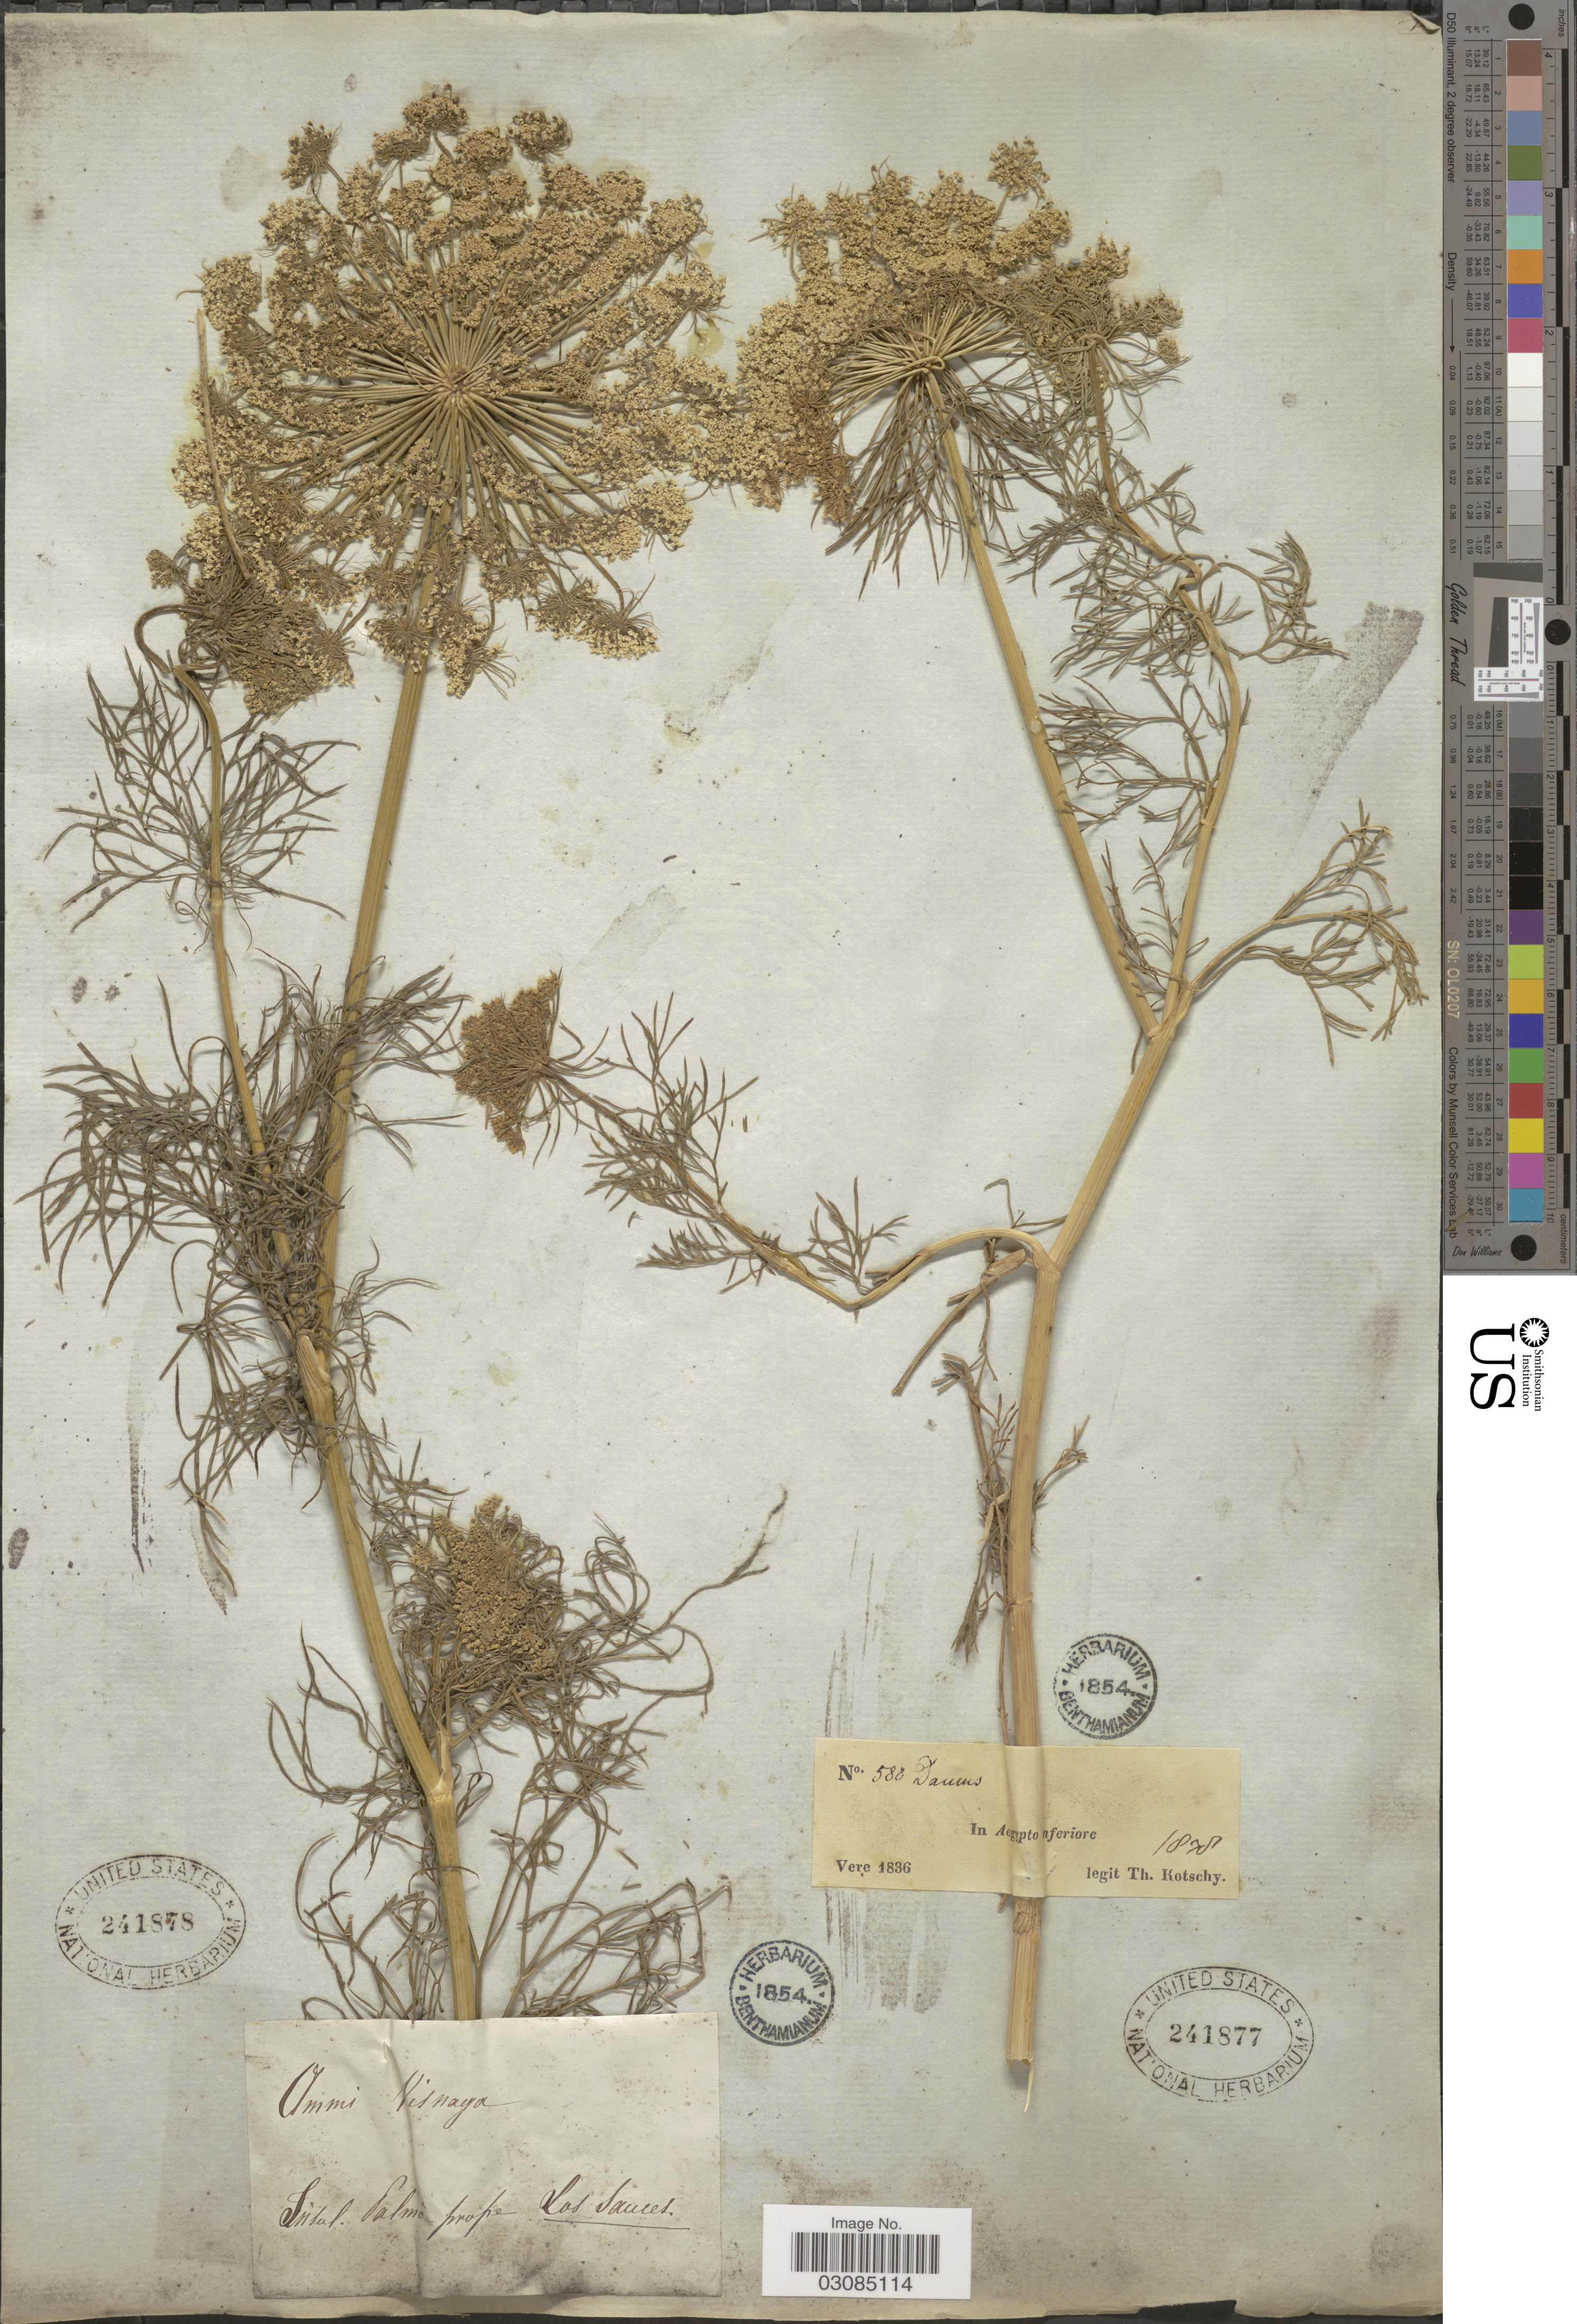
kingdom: Plantae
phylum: Tracheophyta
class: Magnoliopsida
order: Apiales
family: Apiaceae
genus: Ammi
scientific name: Ammi visnaga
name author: (L.) Lam.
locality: Ommi [interpreted] Visnaya. Litul, Salma prope Los Sauces. [interpreted]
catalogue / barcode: US 241878-2